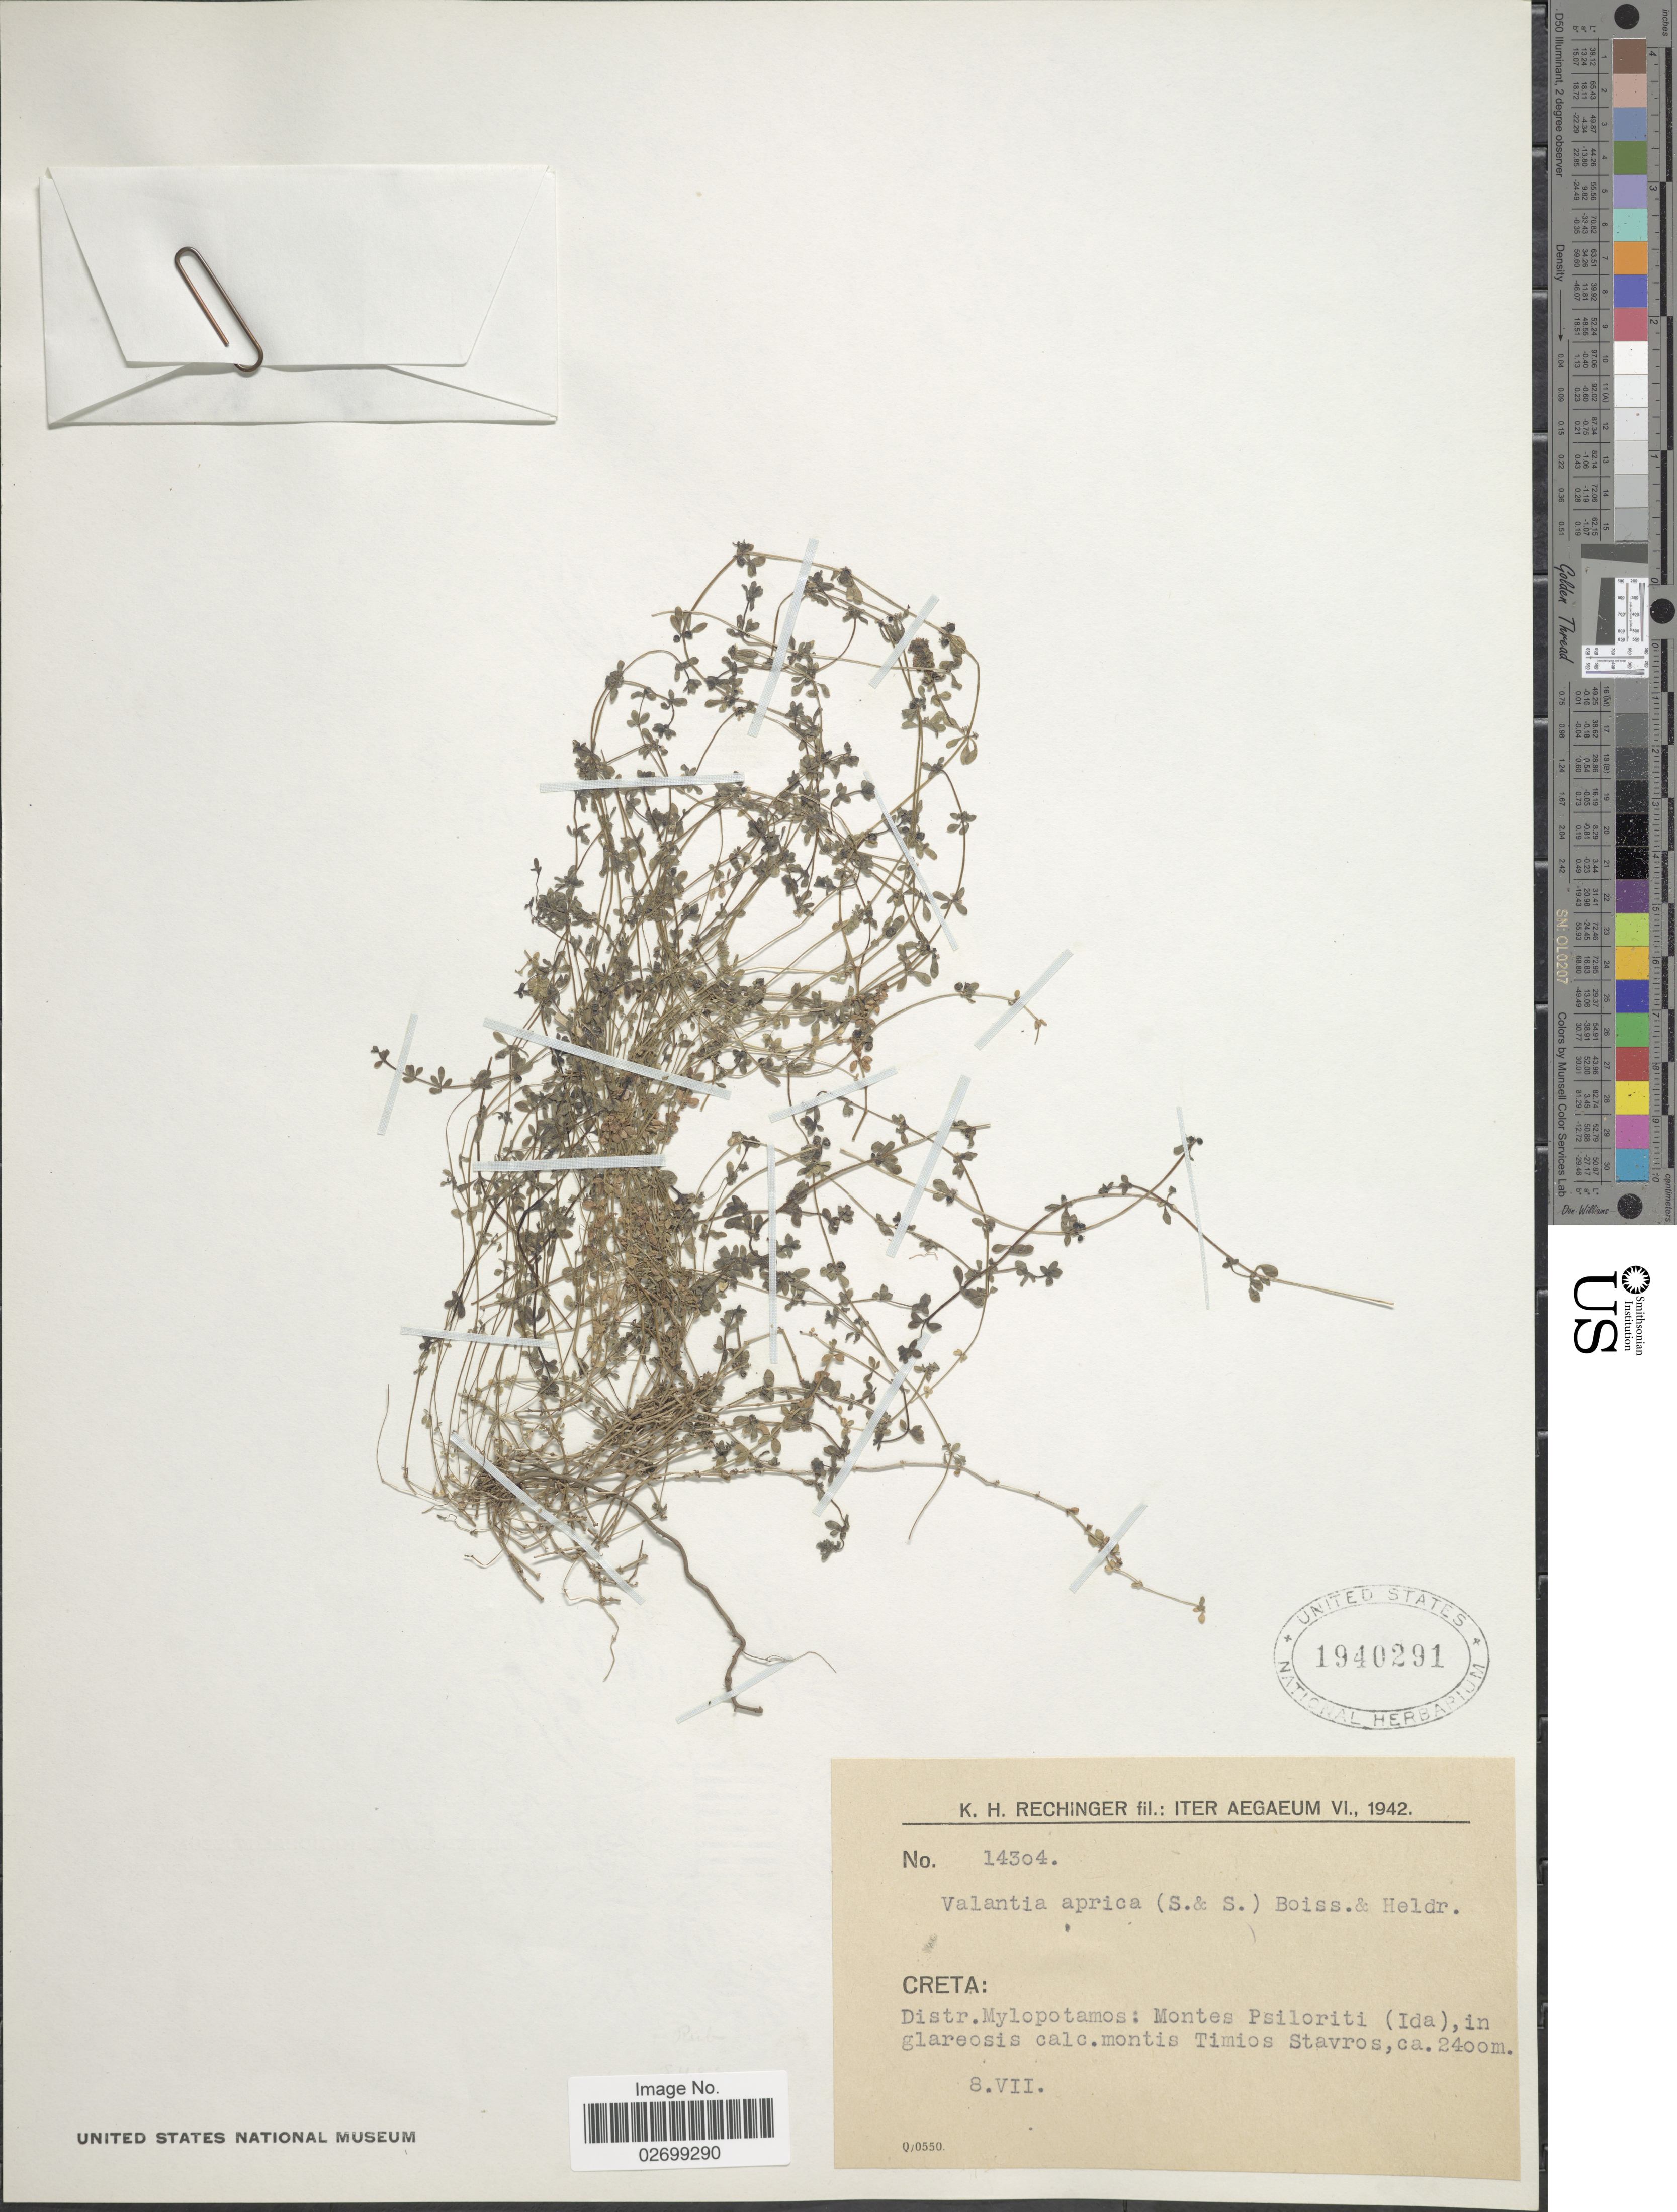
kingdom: Plantae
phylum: Tracheophyta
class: Magnoliopsida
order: Gentianales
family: Rubiaceae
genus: Valantia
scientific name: Valantia aprica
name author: (Sibth. & Sm.) Boiss. & Heldr.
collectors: K. H. Rechinger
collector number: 14304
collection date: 1942-07-08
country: Greece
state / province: Crete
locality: Creta, Distr. Mylopotamos: Montes Psiloriti (Ida) in glareosis calc. montis Timios Stavros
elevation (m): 2400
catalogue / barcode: US 1940291